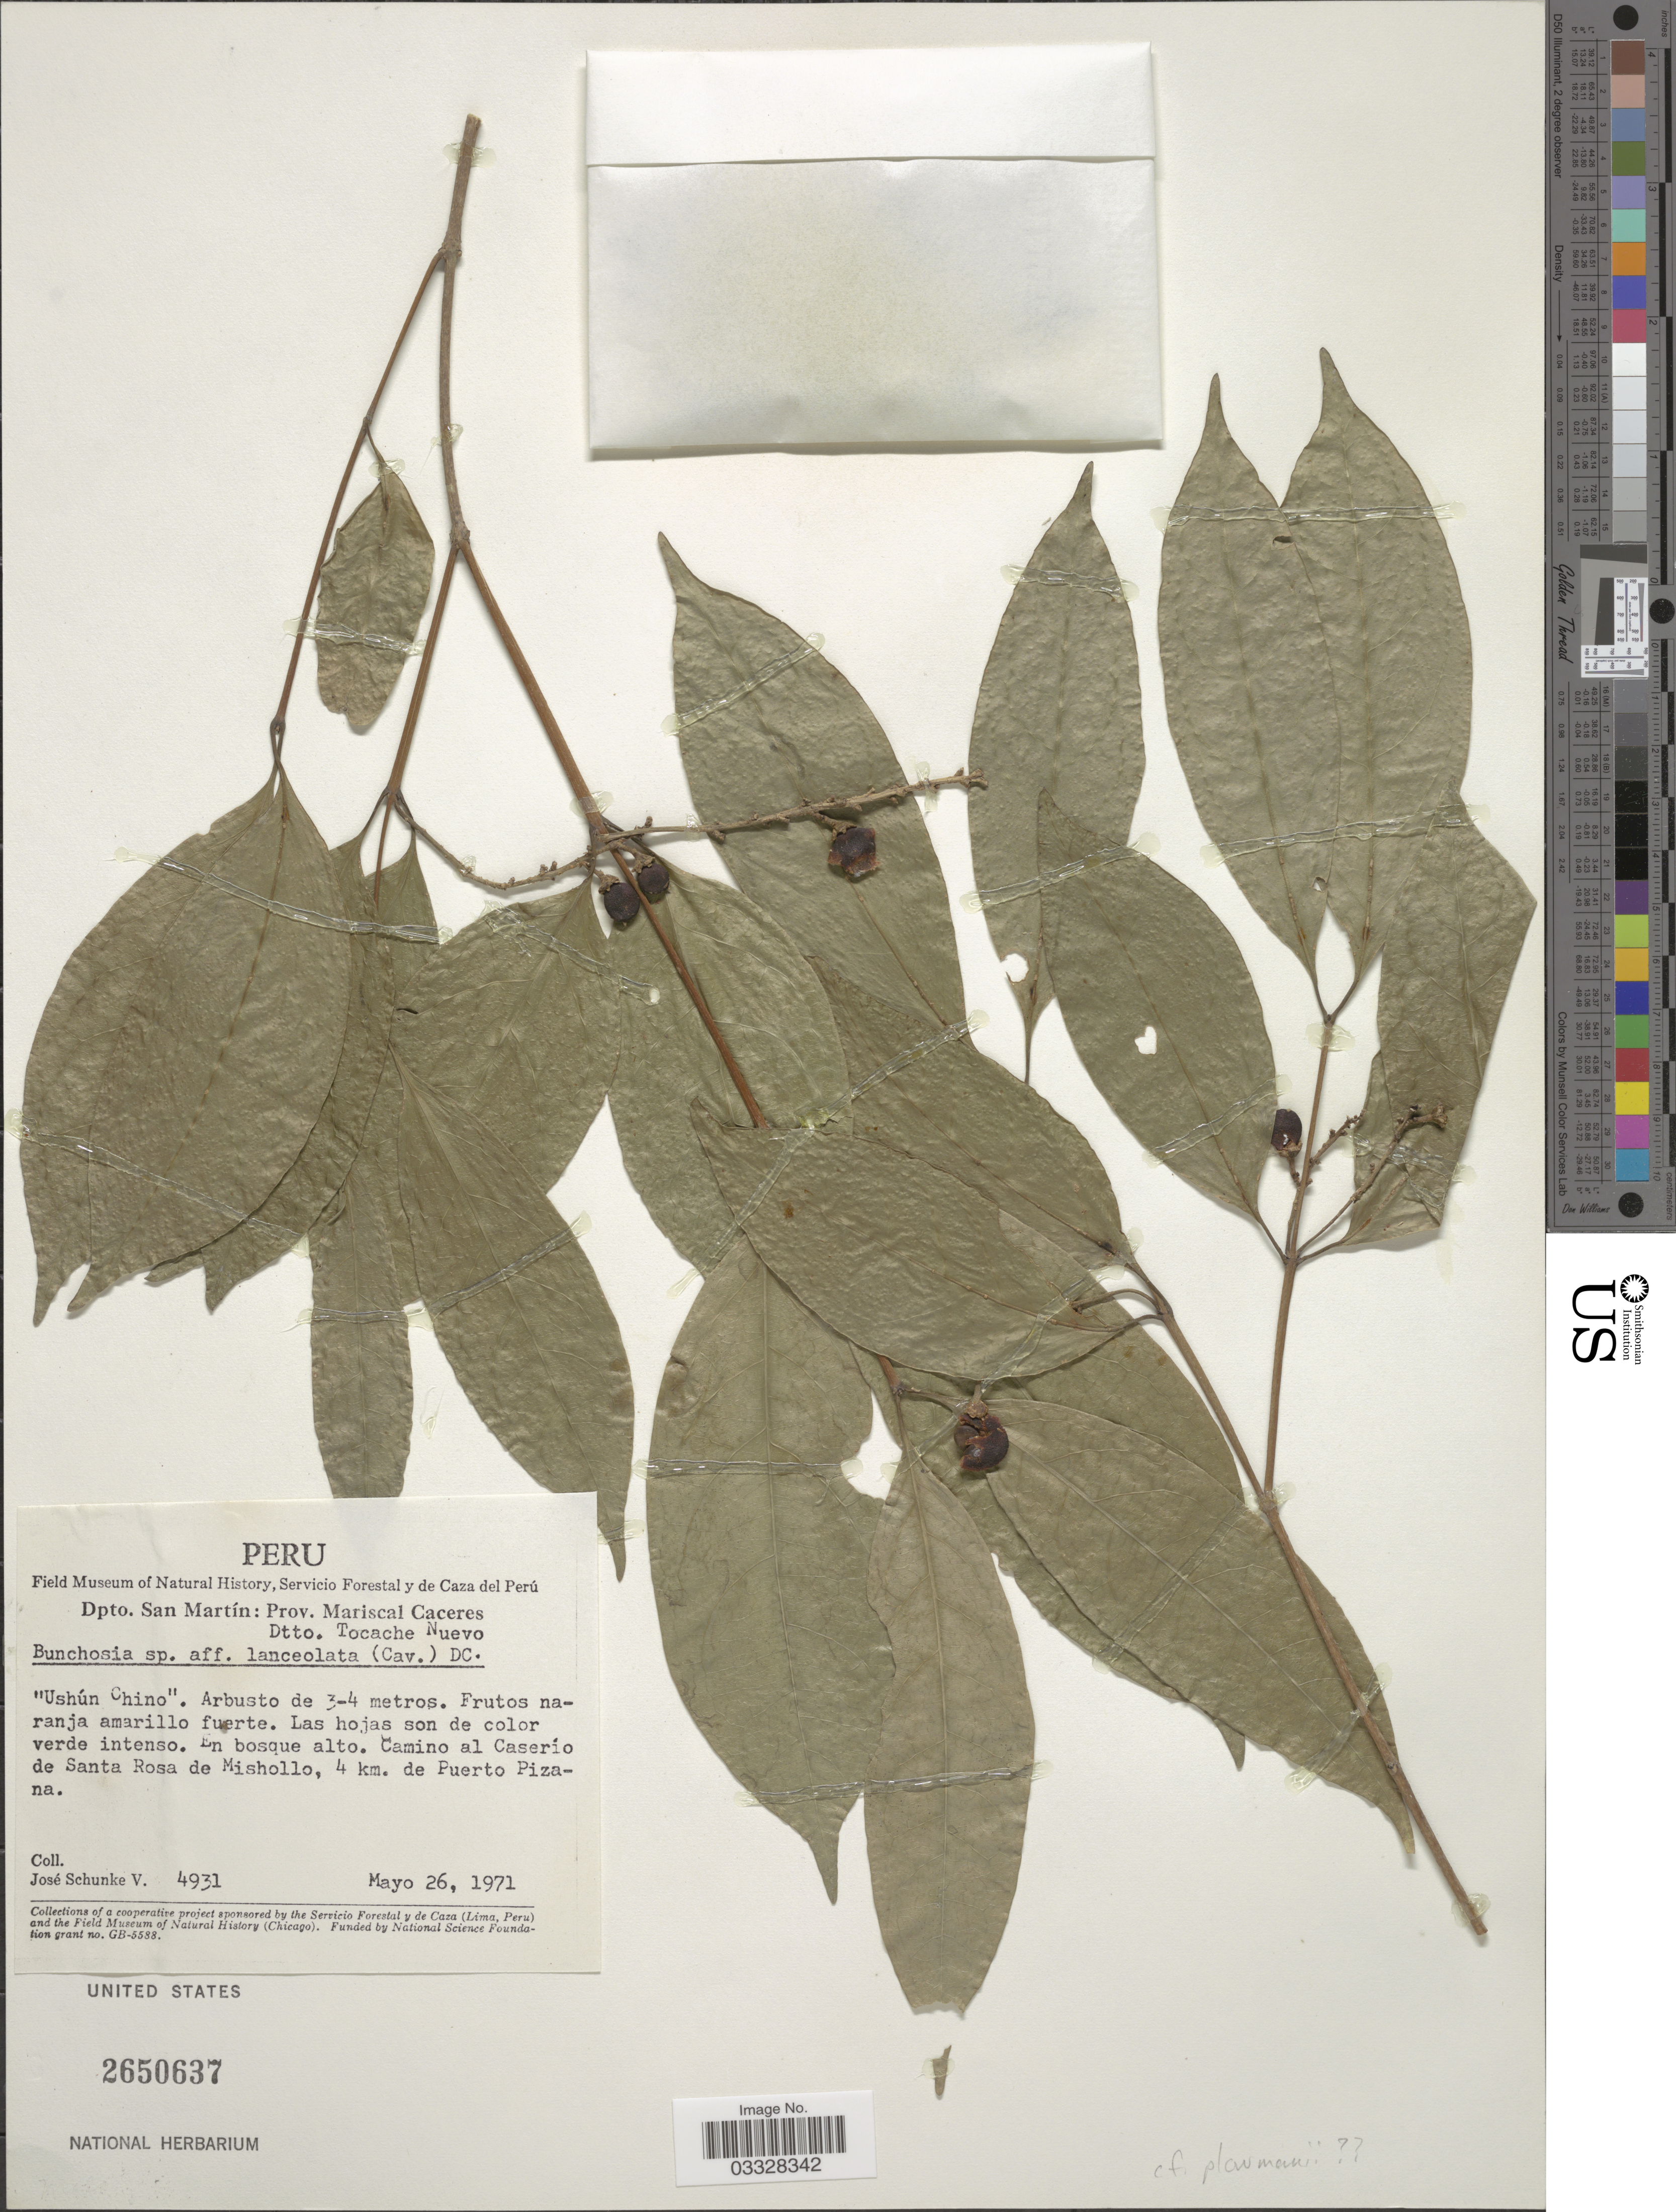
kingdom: Plantae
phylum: Tracheophyta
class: Magnoliopsida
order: Malpighiales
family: Malpighiaceae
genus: Bunchosia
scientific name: Bunchosia plowmanii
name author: W.R. Anderson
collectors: J. Schunke Vigo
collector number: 4931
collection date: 1971-05-26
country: Peru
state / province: San Martín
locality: Dpto. San Martín: Prov. Mariscal Caceres. Dtto. Tocache Nuevo. Camino al Caserío de Santa rosa de Mishollo, 4 km. de Puerto Pizana.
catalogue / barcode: US 2650637